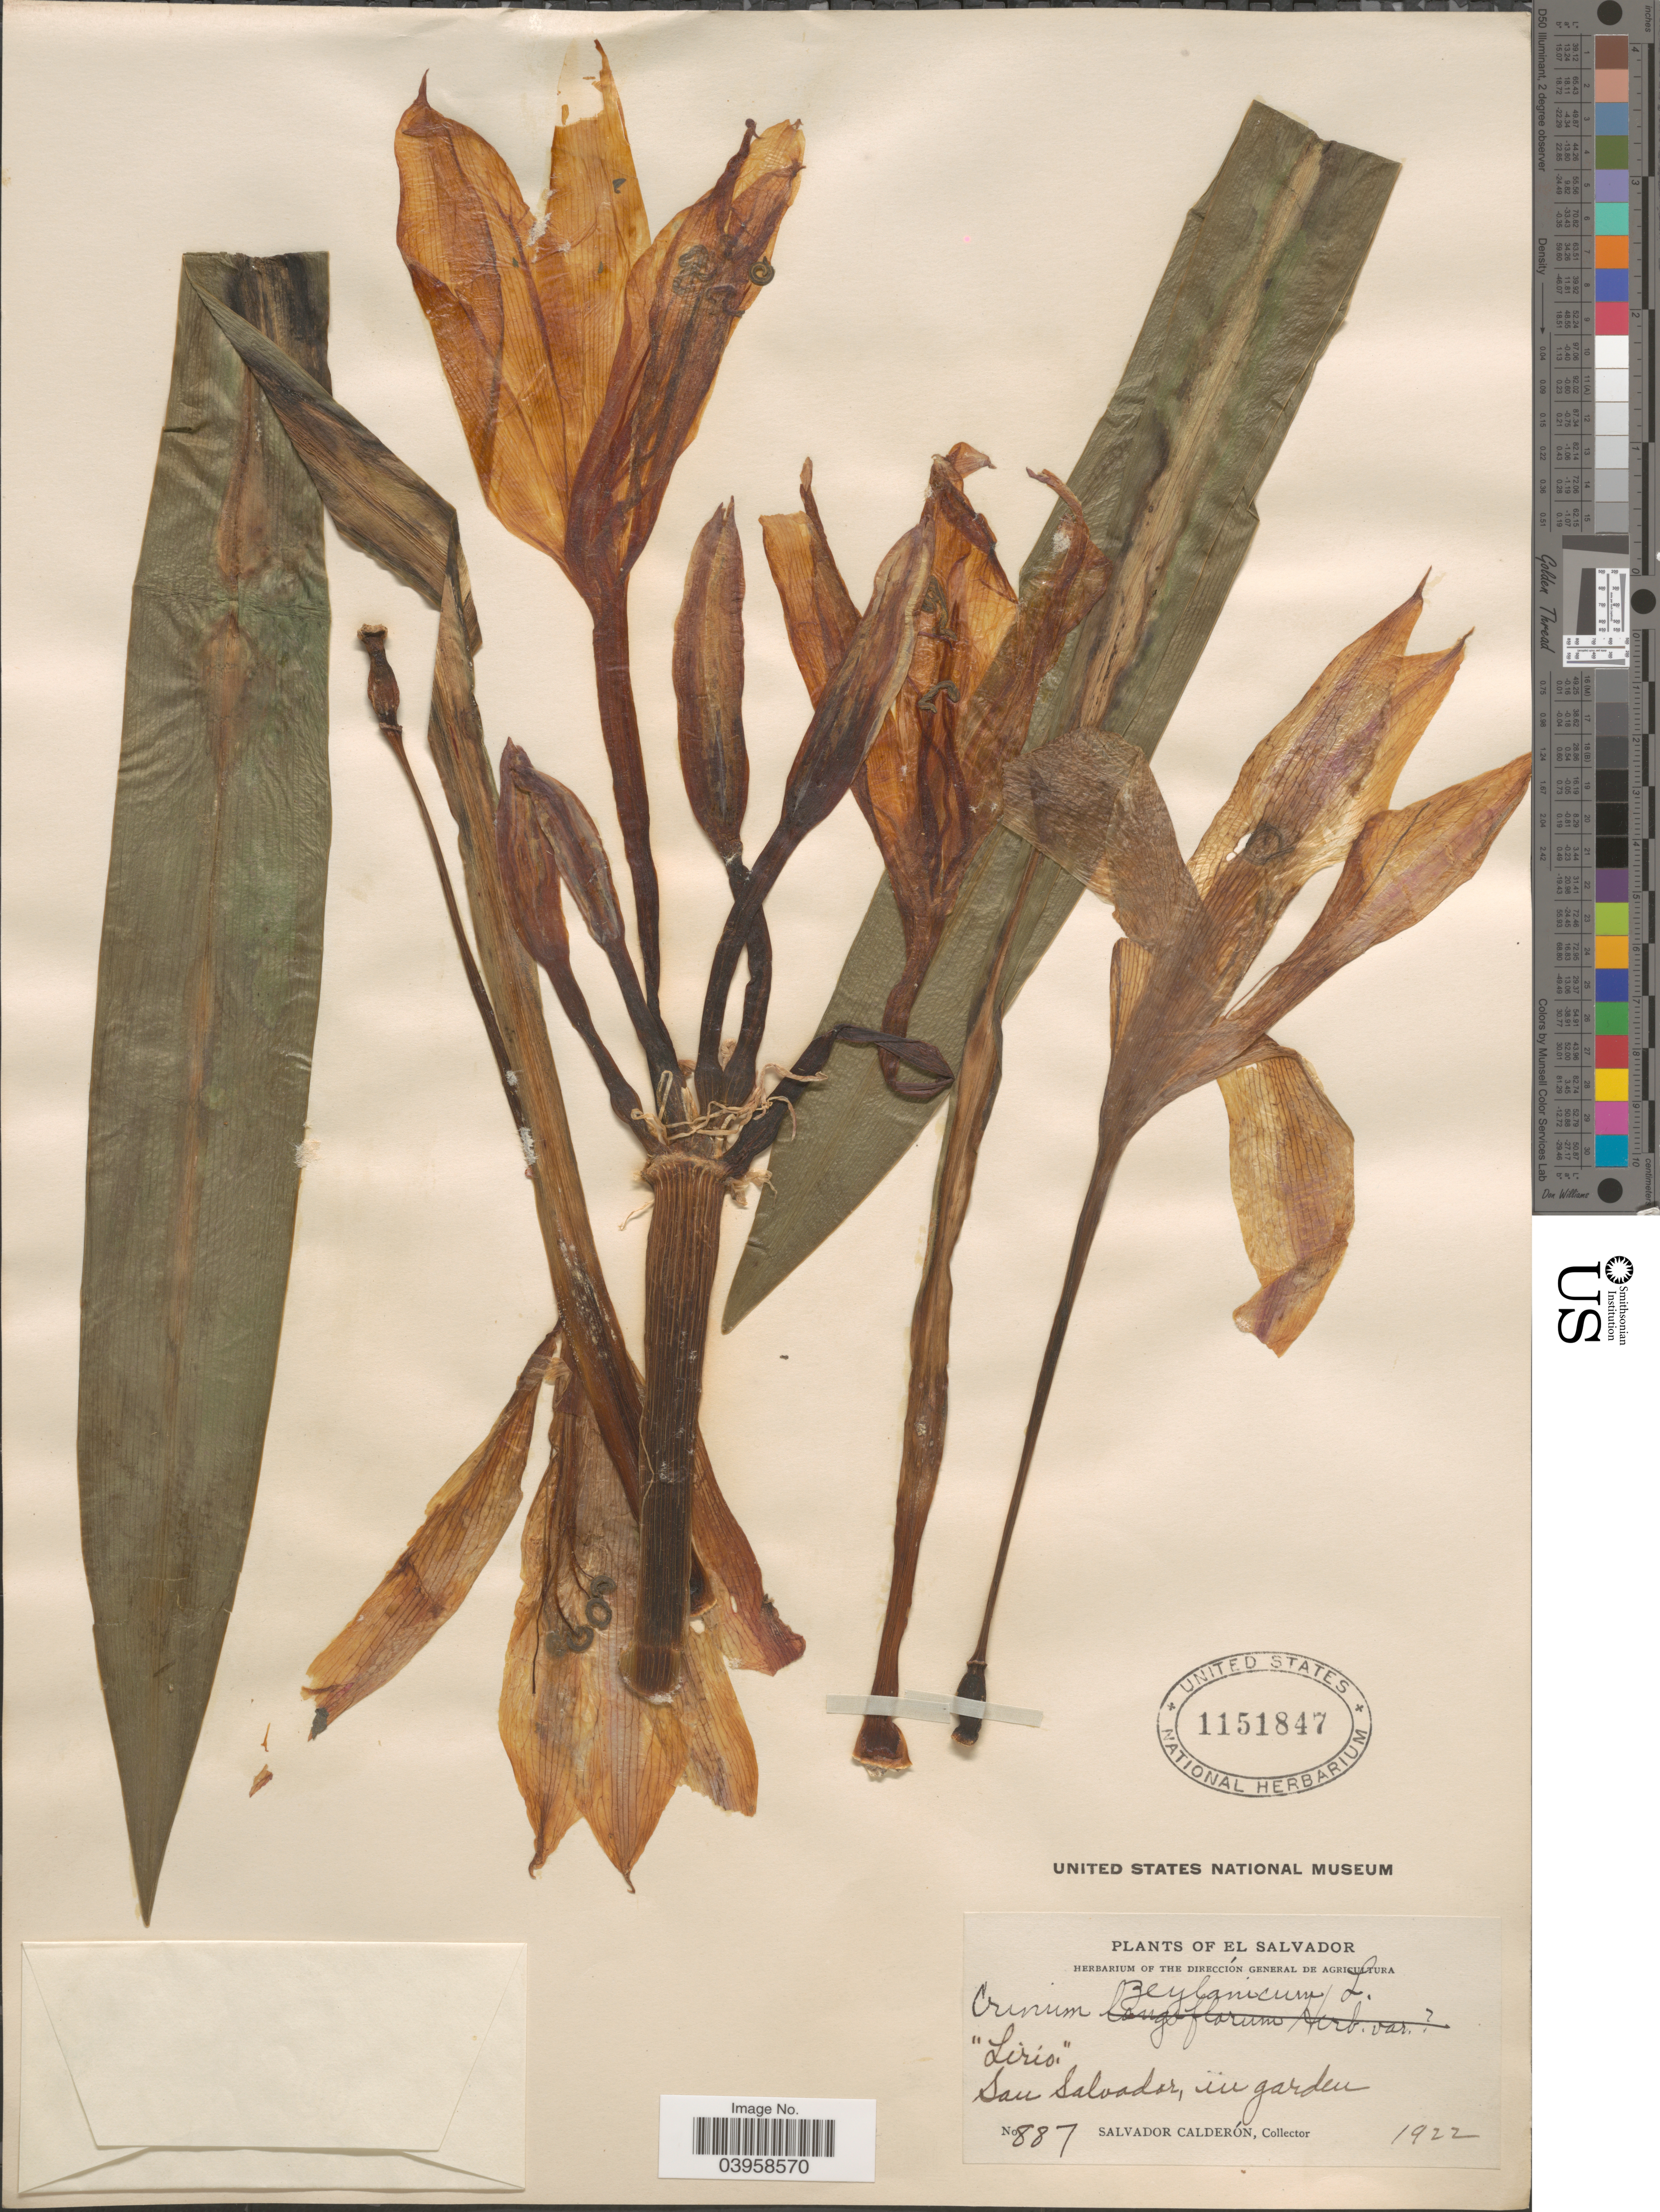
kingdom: Plantae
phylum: Tracheophyta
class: Liliopsida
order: Asparagales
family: Amaryllidaceae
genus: Crinum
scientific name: Crinum zeylanicum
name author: (L.) L.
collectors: S. Calderón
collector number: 887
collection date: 1922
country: El Salvador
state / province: San Salvador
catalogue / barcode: US 1151847